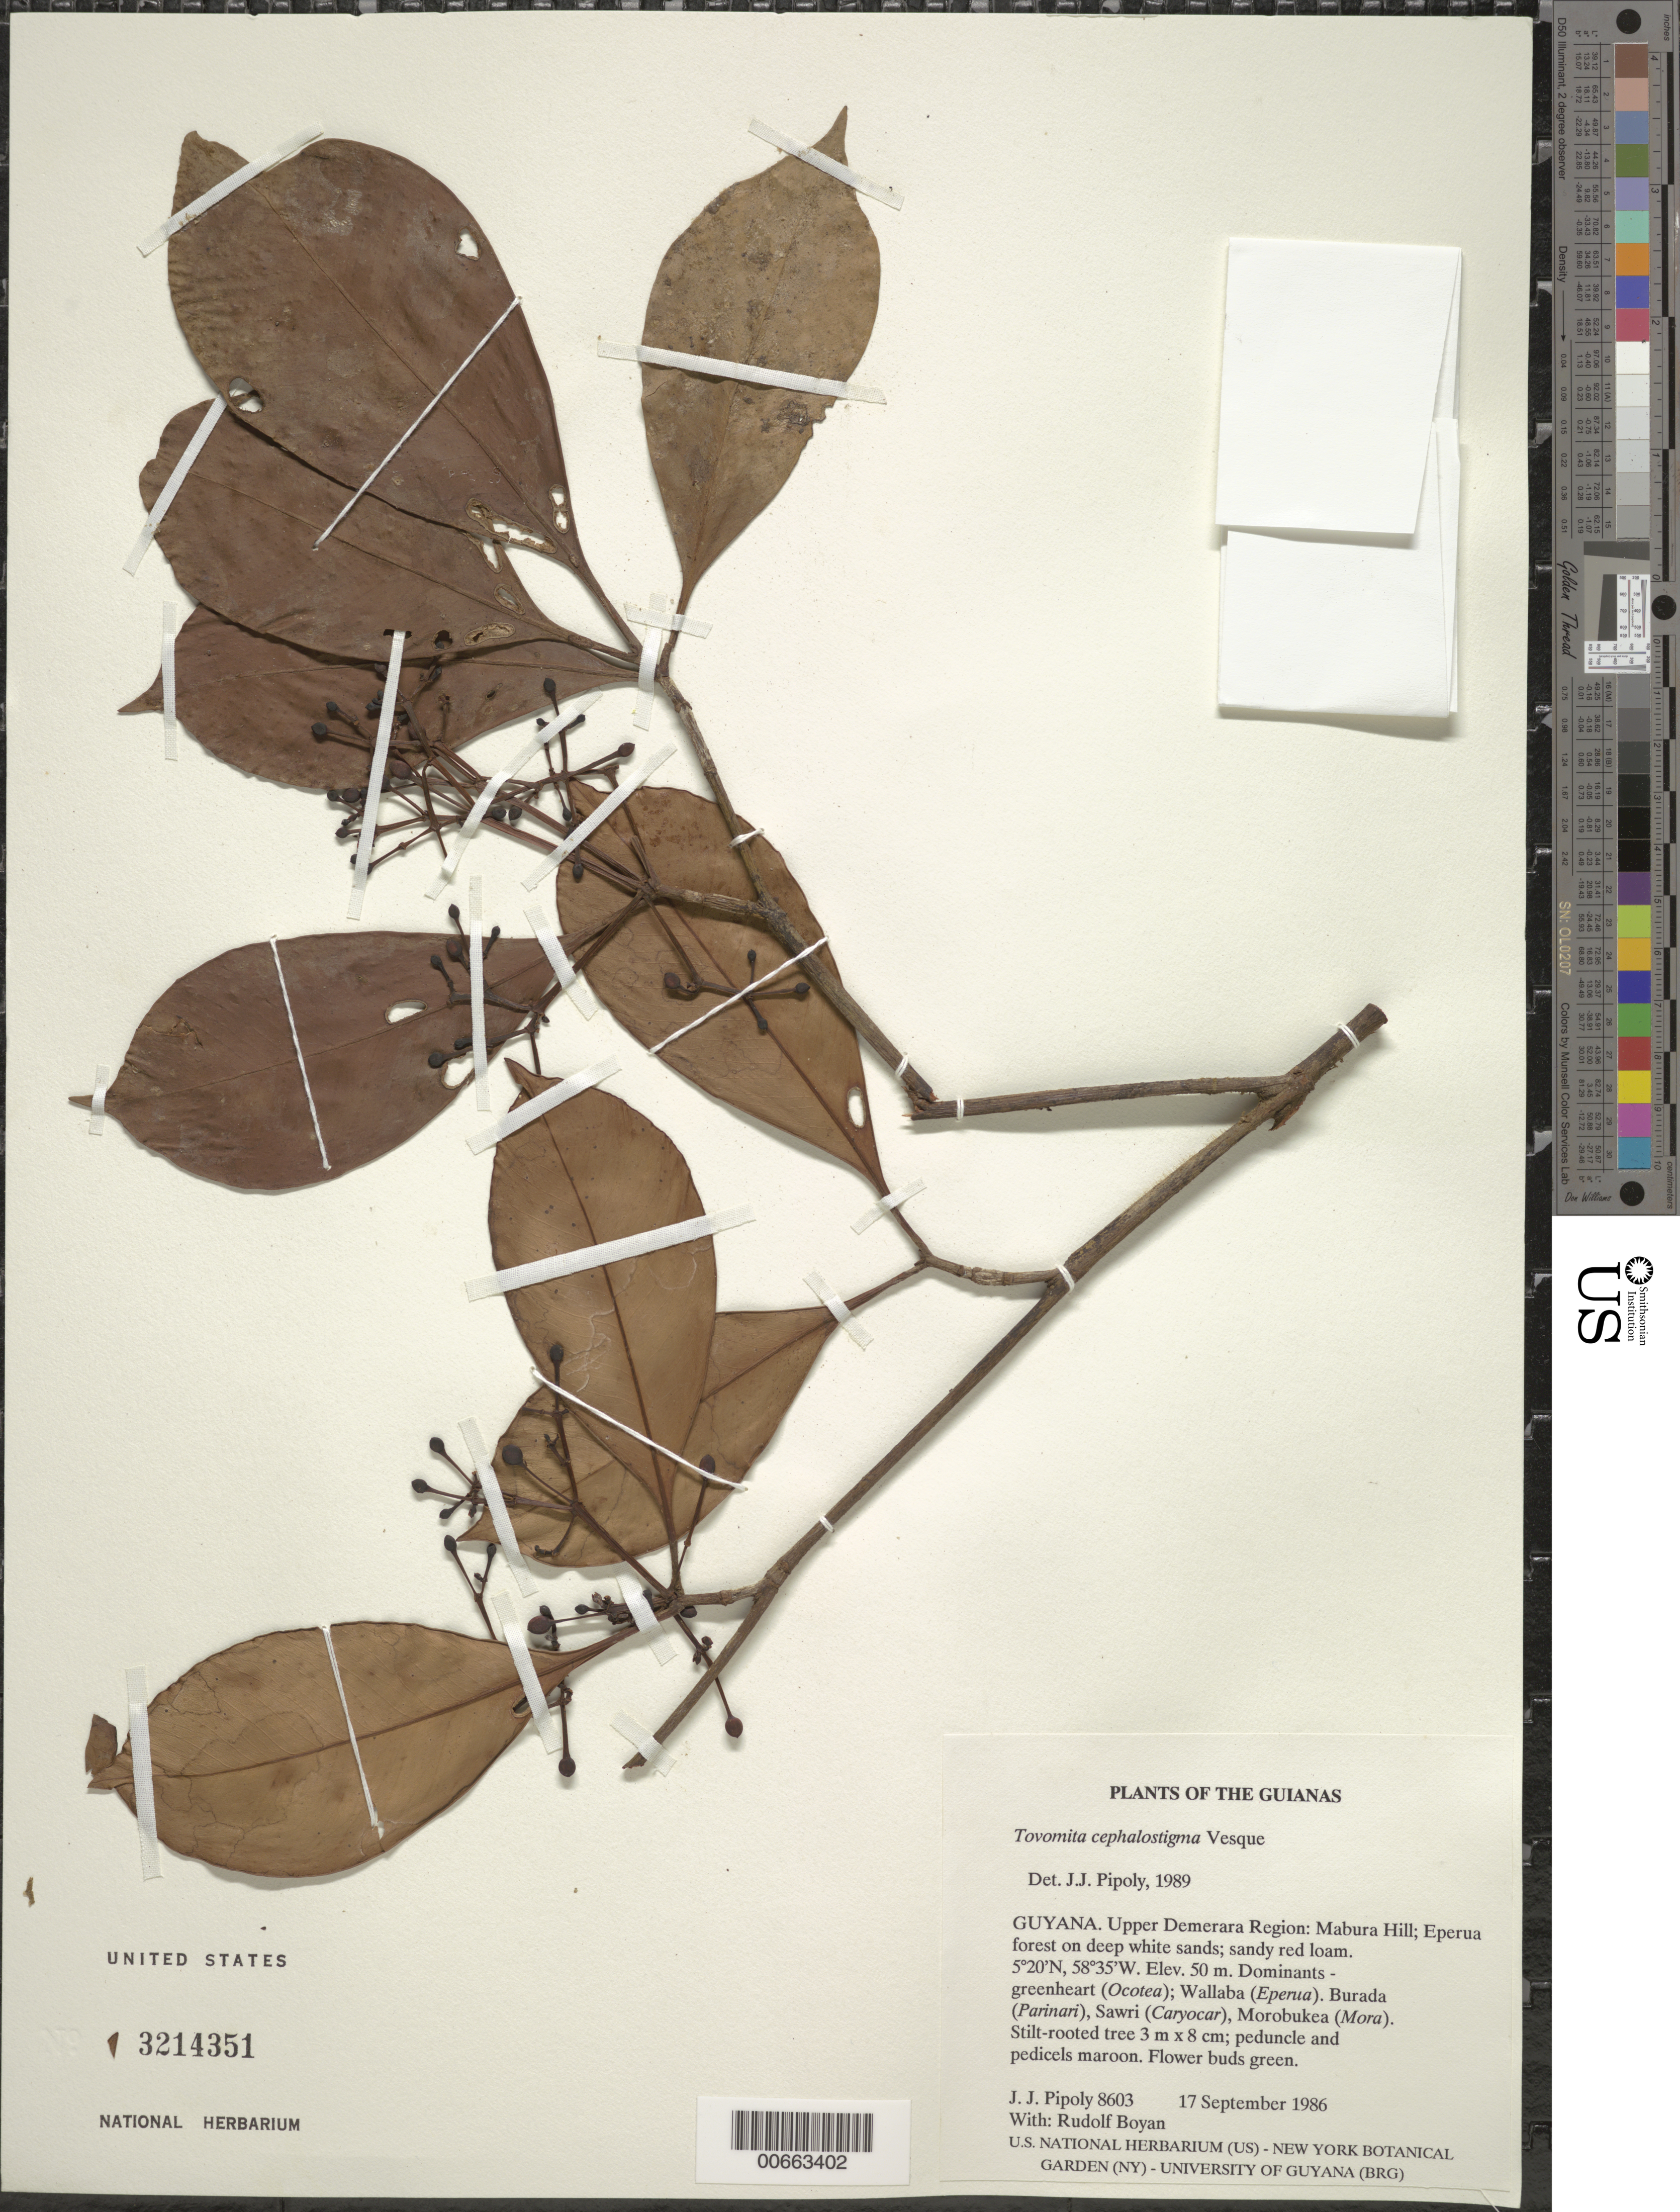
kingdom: Plantae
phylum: Tracheophyta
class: Magnoliopsida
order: Malpighiales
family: Clusiaceae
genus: Tovomita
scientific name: Tovomita cephalostigma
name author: Vesque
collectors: J. J. Pipoly & R. Boyan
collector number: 8603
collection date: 1986-09-17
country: Guyana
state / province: U. Demerara-Berbice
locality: Upper Demerara Region: Mabura Hill; Eperua forest on deep white sands.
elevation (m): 50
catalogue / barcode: US 3214351